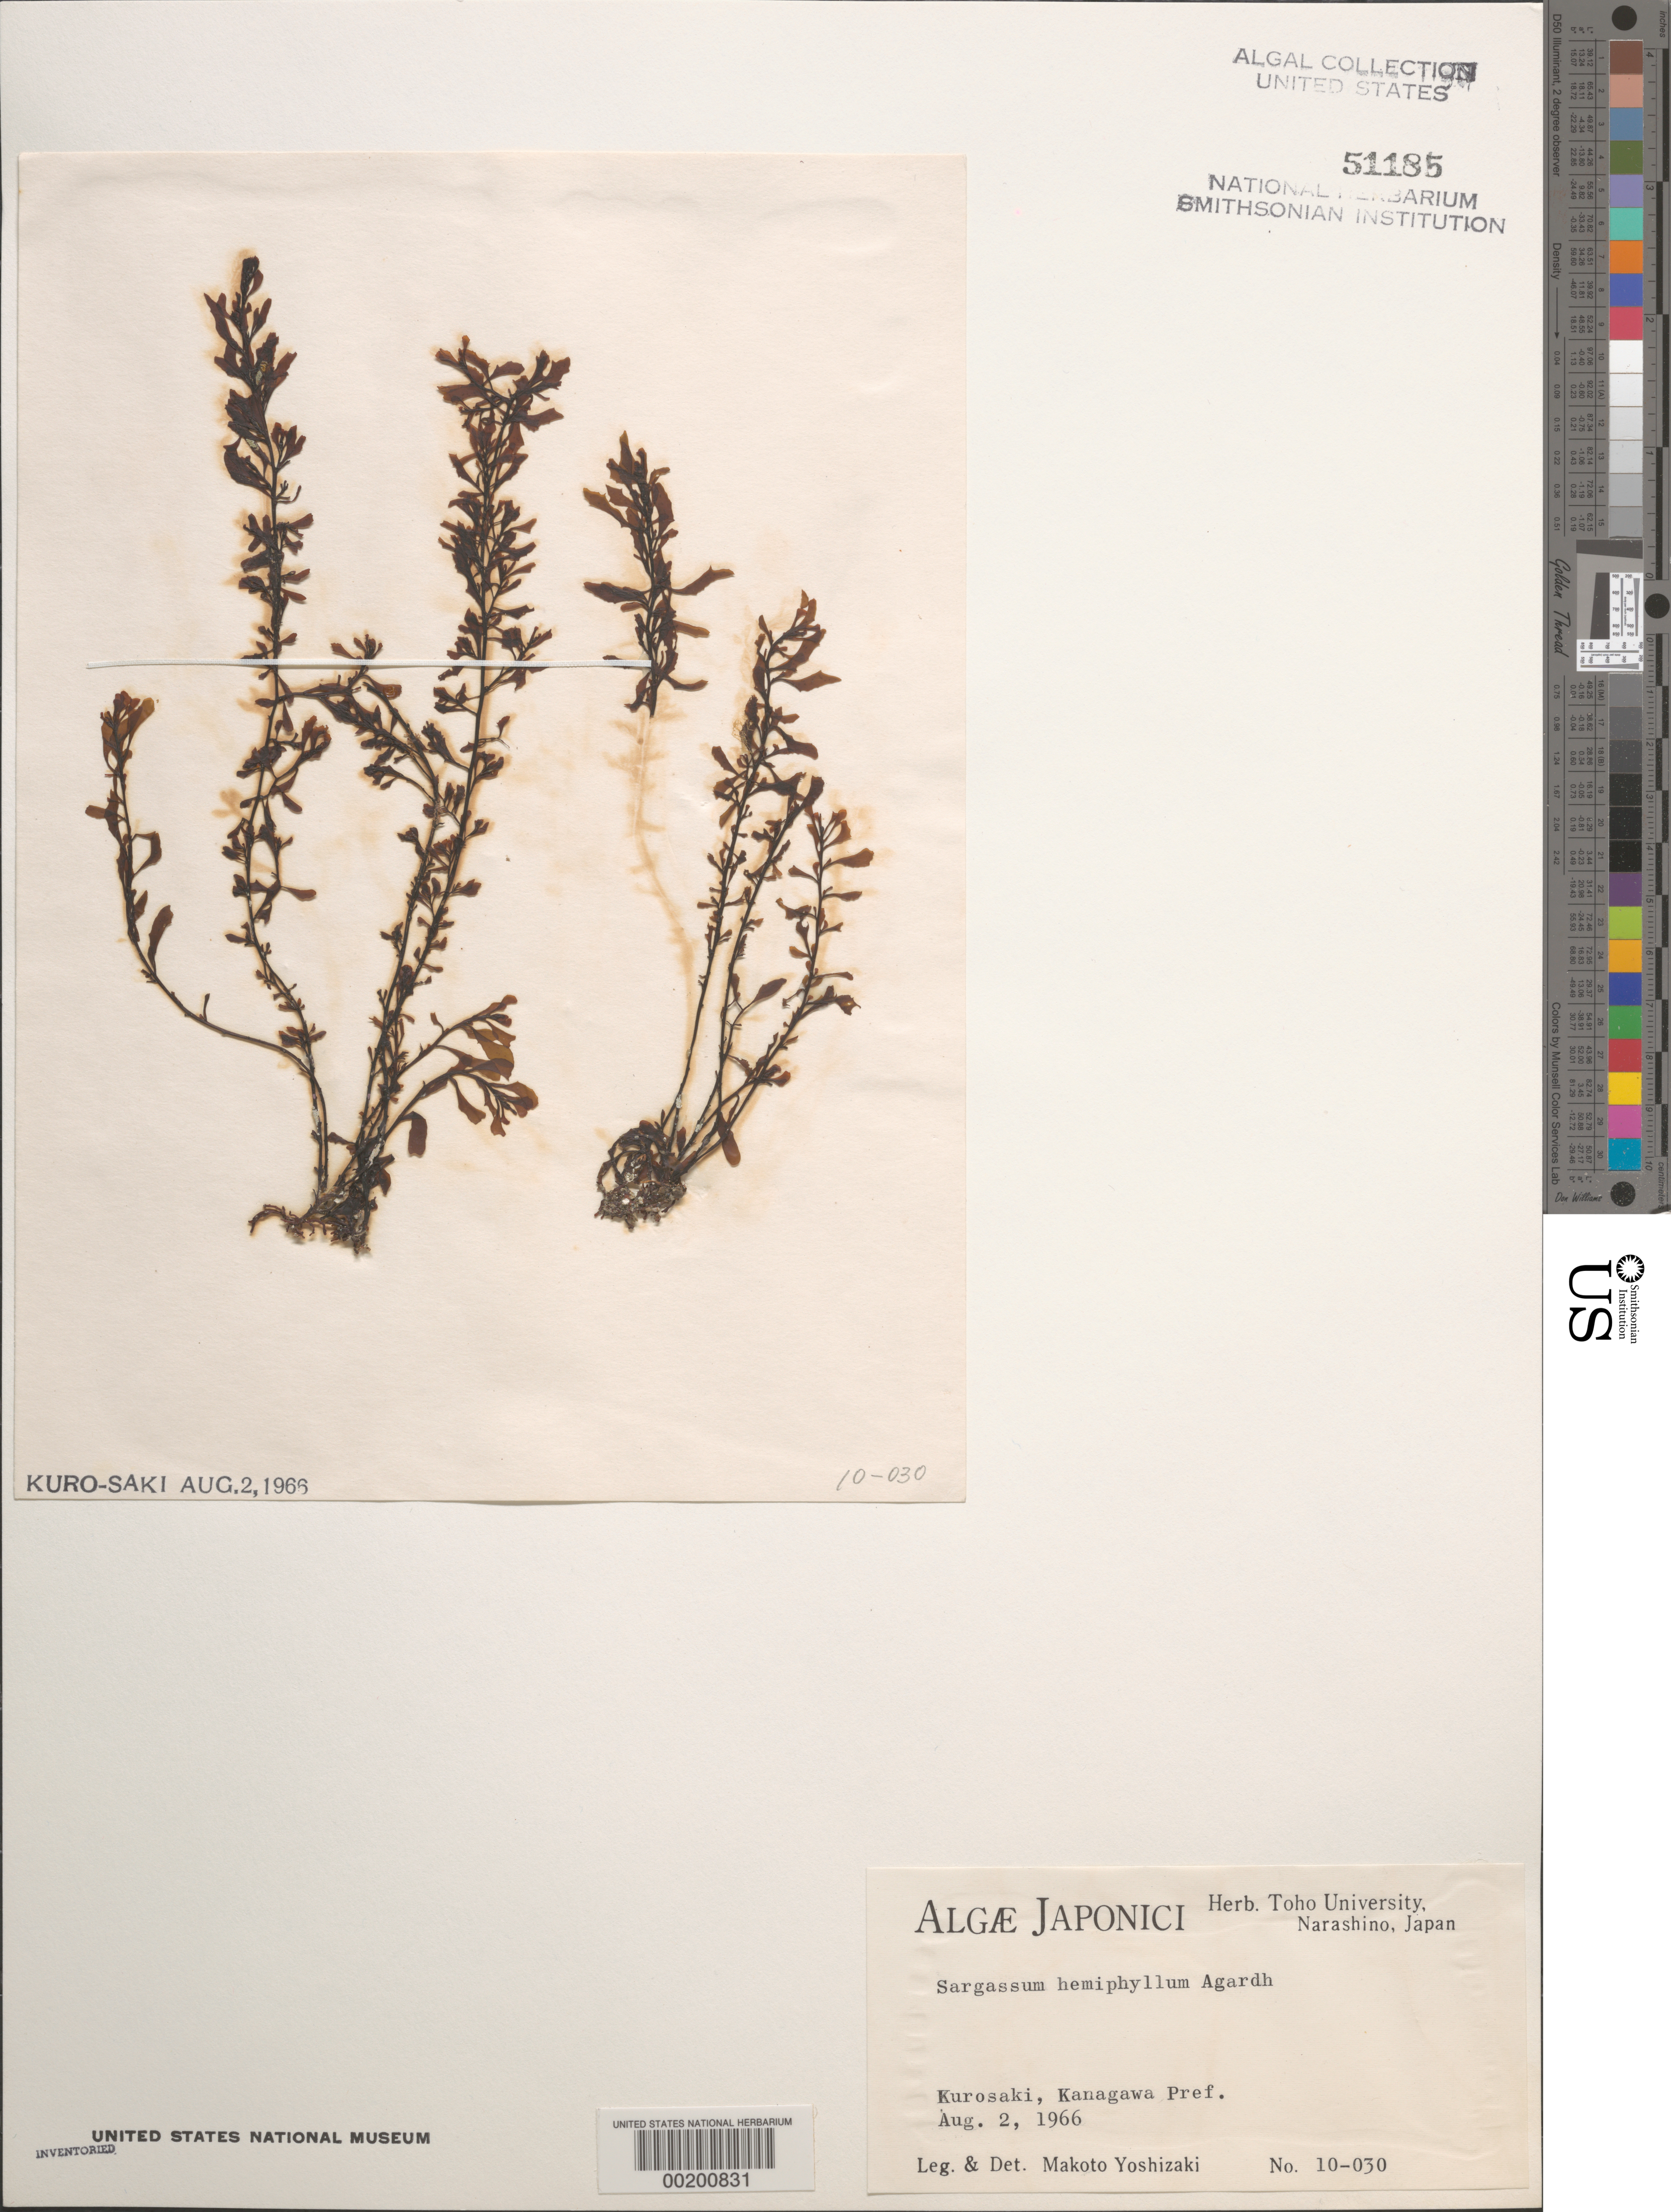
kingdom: Chromista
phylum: Ochrophyta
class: Phaeophyceae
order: Fucales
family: Sargassaceae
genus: Sargassum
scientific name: Sargassum hemiphyllum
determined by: Yoshizaki, M.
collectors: M. Yoshizaki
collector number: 10-030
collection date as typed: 02 Aug 1966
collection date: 1966-08-02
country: Japan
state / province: Kanagawa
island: Honshu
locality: Kurosaki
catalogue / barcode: US 51185